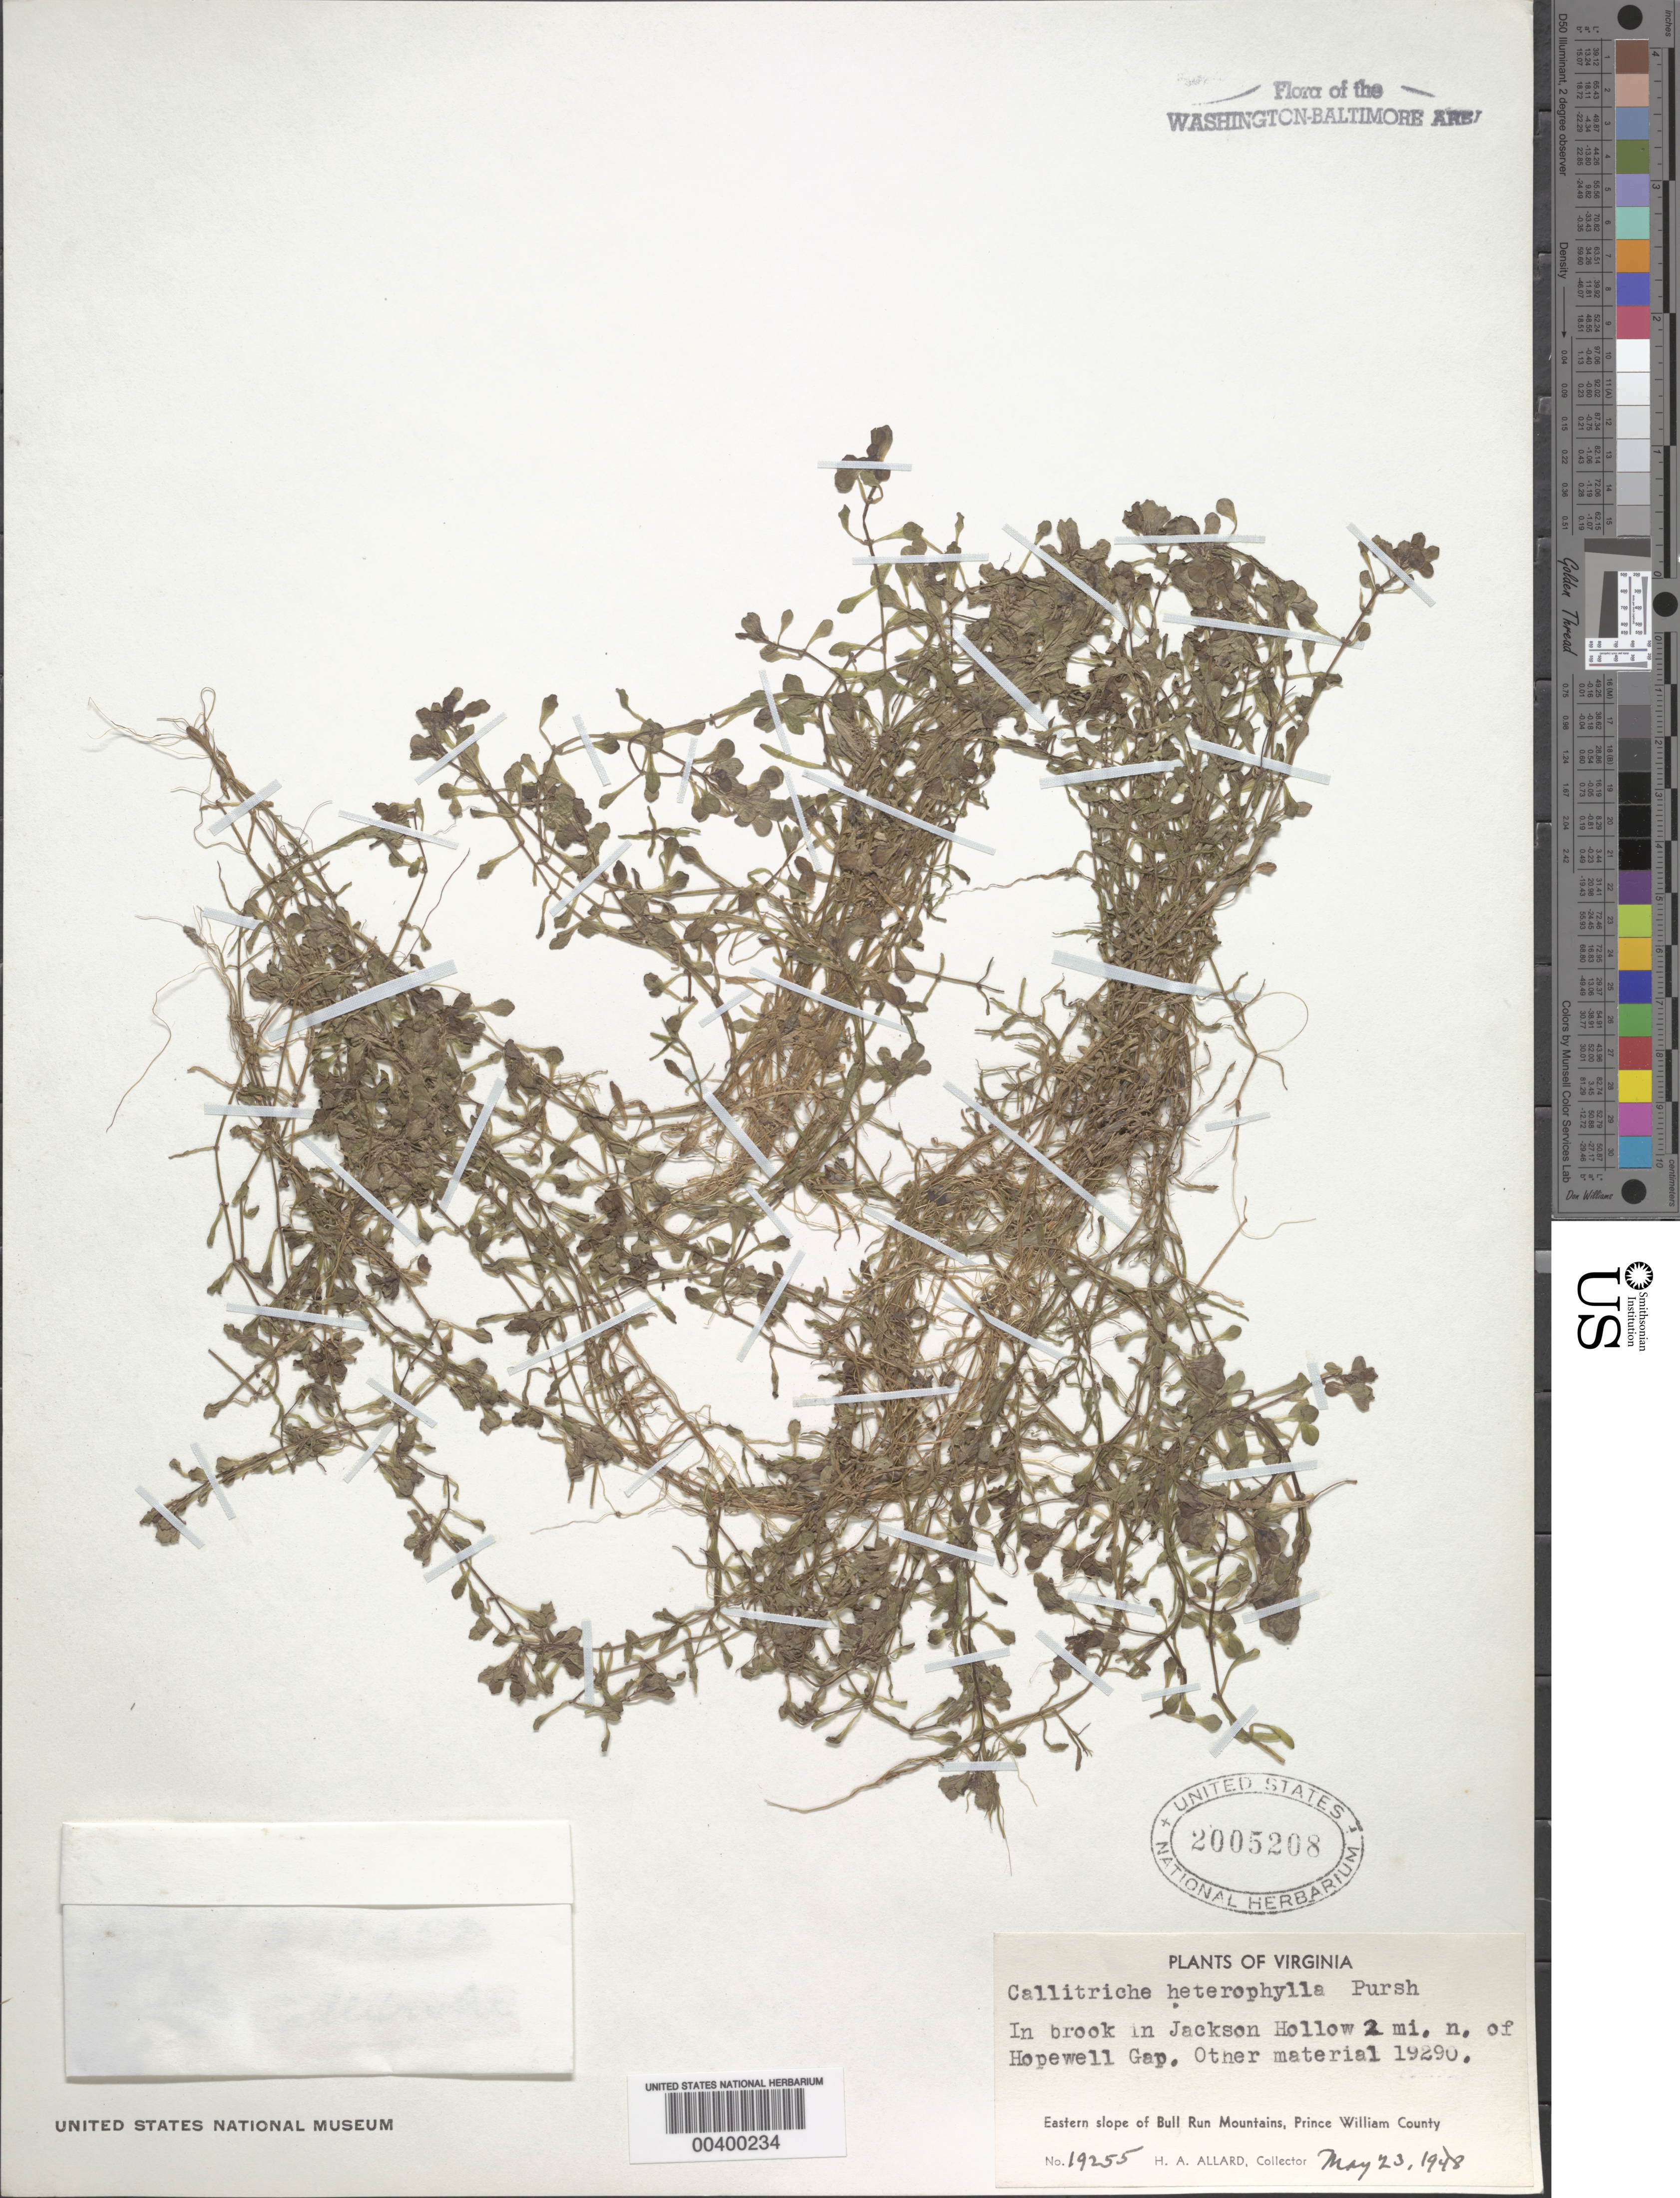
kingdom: Plantae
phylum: Tracheophyta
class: Magnoliopsida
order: Lamiales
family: Plantaginaceae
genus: Callitriche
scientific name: Callitriche heterophylla Pursh emend. Darby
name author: Pursh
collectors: H. A. Allard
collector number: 19255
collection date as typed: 23 May 1948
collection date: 1948-05-23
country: United States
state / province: Virginia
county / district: Prince William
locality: Jackson Hollow, north of Hopewell Gap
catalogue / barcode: US 2005208